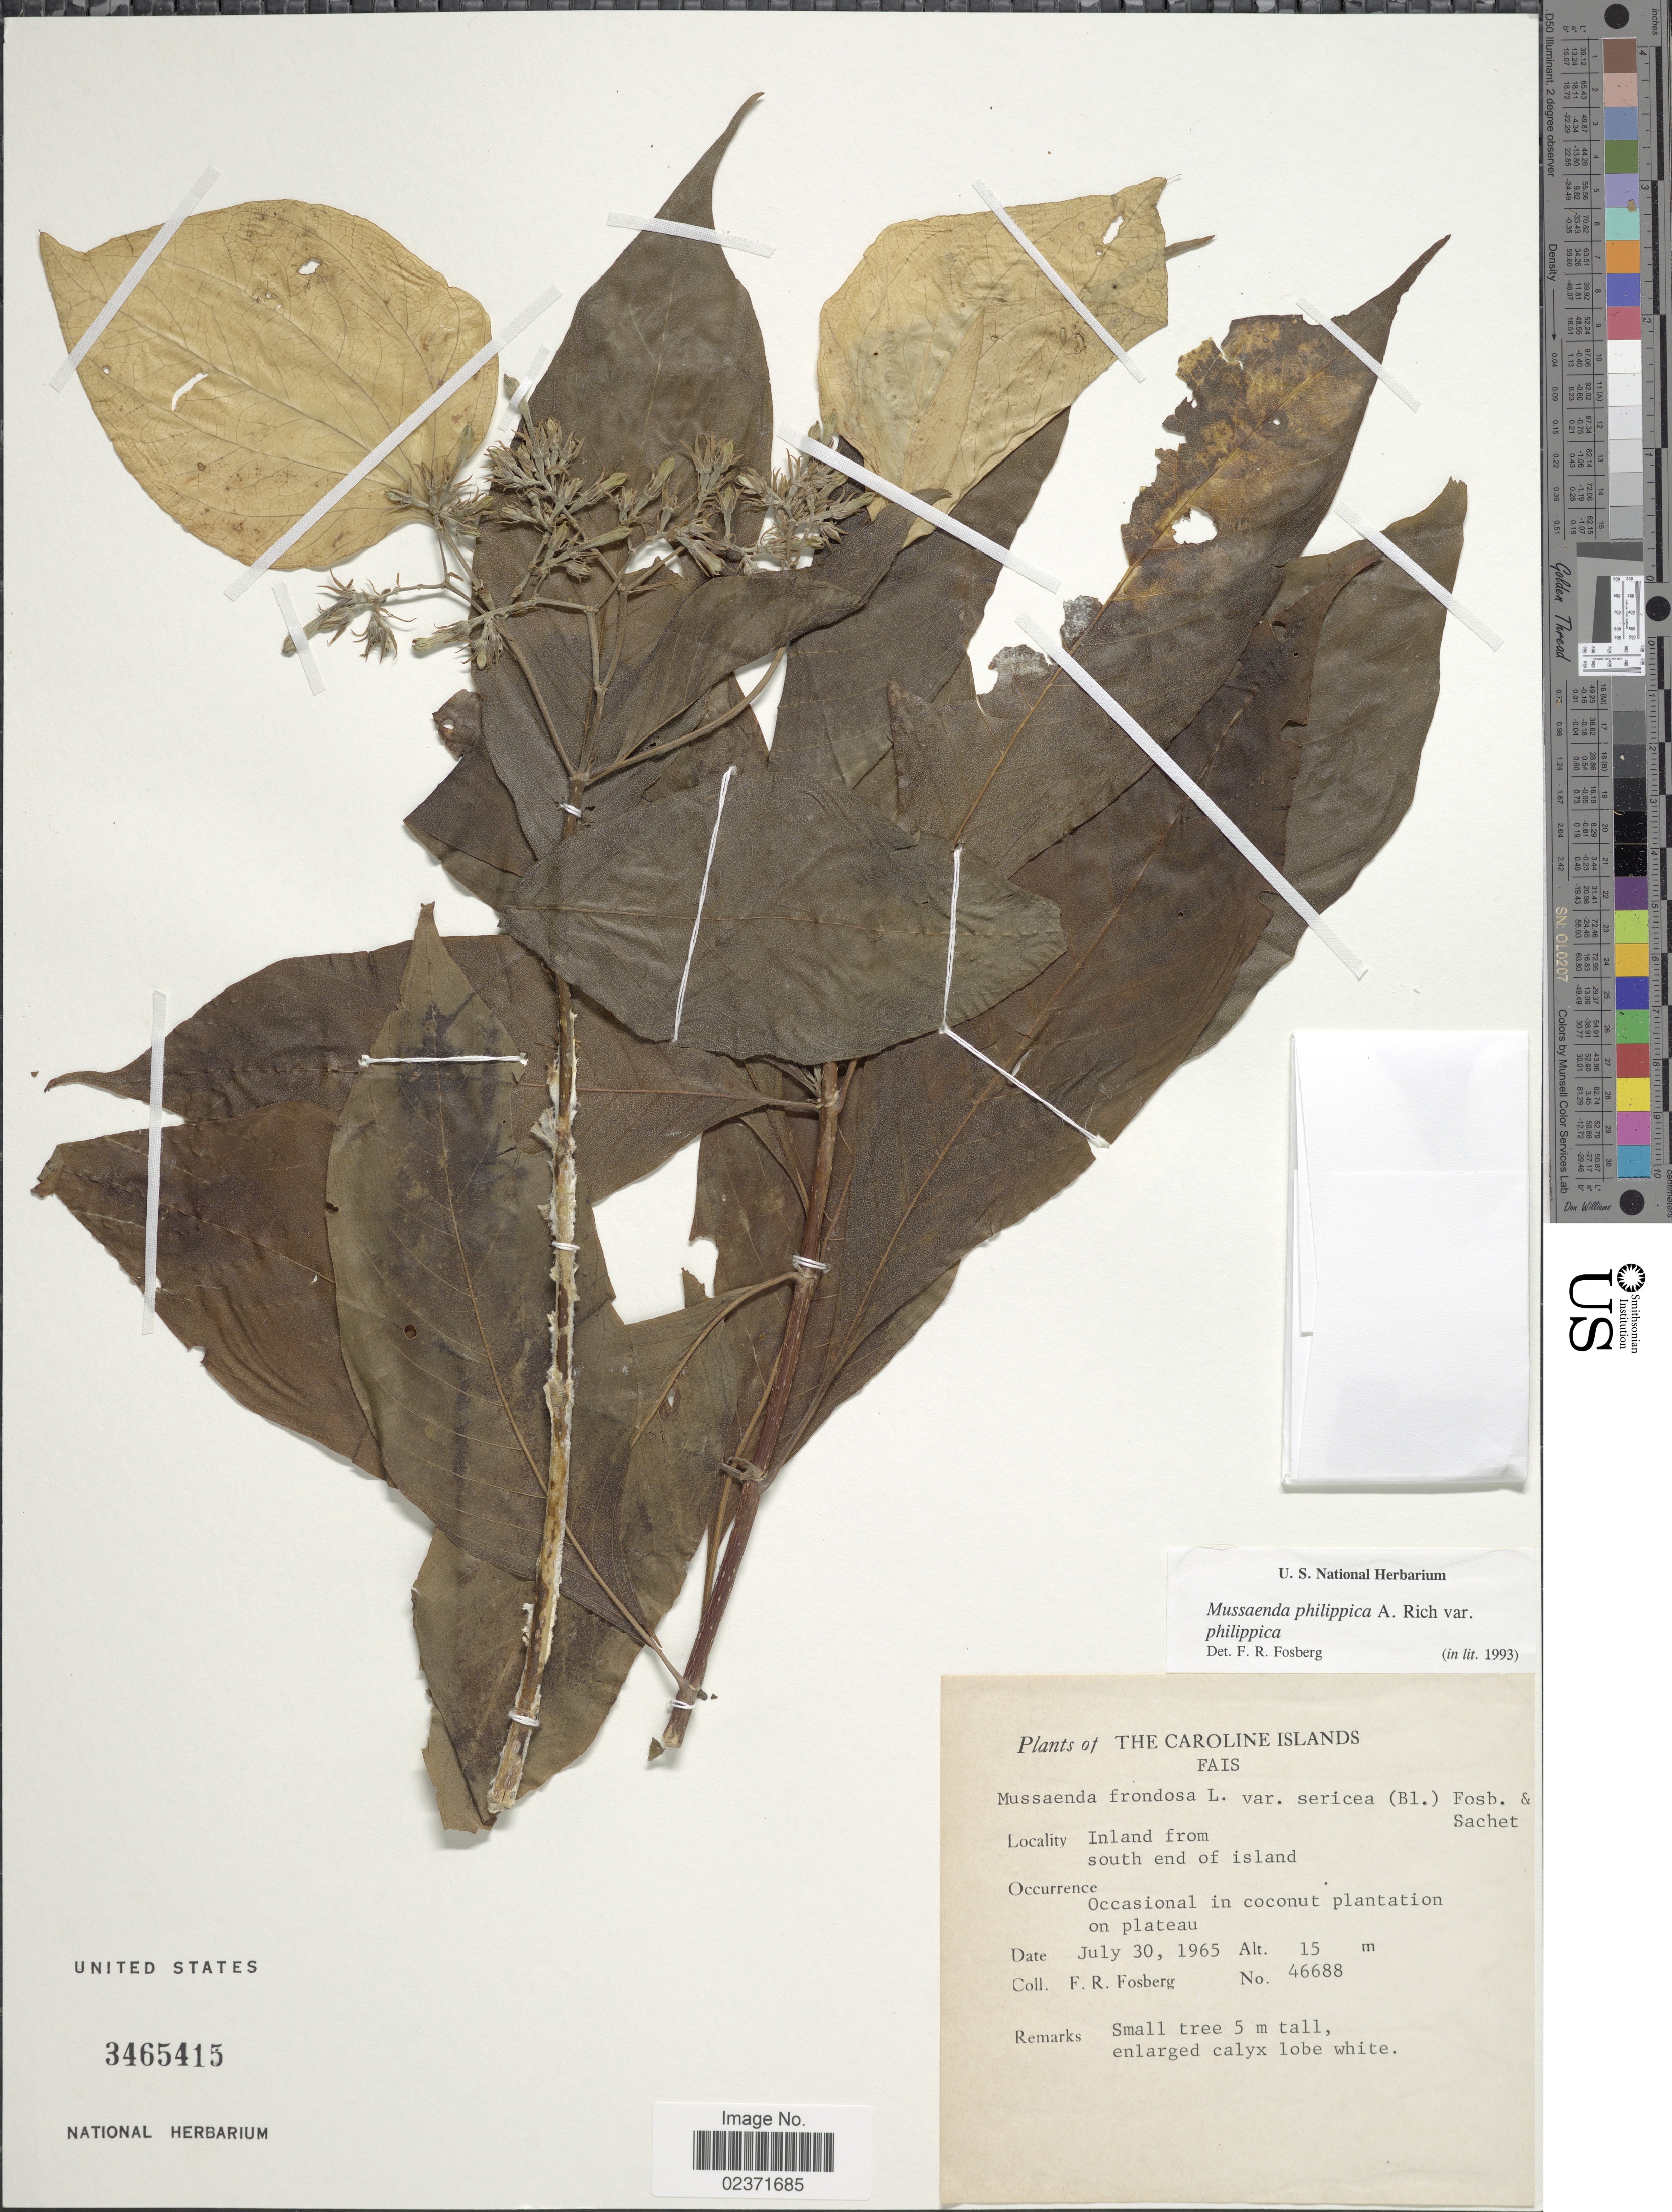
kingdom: Plantae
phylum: Tracheophyta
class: Magnoliopsida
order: Gentianales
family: Rubiaceae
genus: Mussaenda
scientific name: Mussaenda philippica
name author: A. Rich.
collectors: F. R. Fosberg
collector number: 46688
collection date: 1965-07-30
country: Micronesia, Federated States of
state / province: Yap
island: Fais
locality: The Caroline Islands. Fais. Inland from south end of island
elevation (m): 15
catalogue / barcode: US 3465415